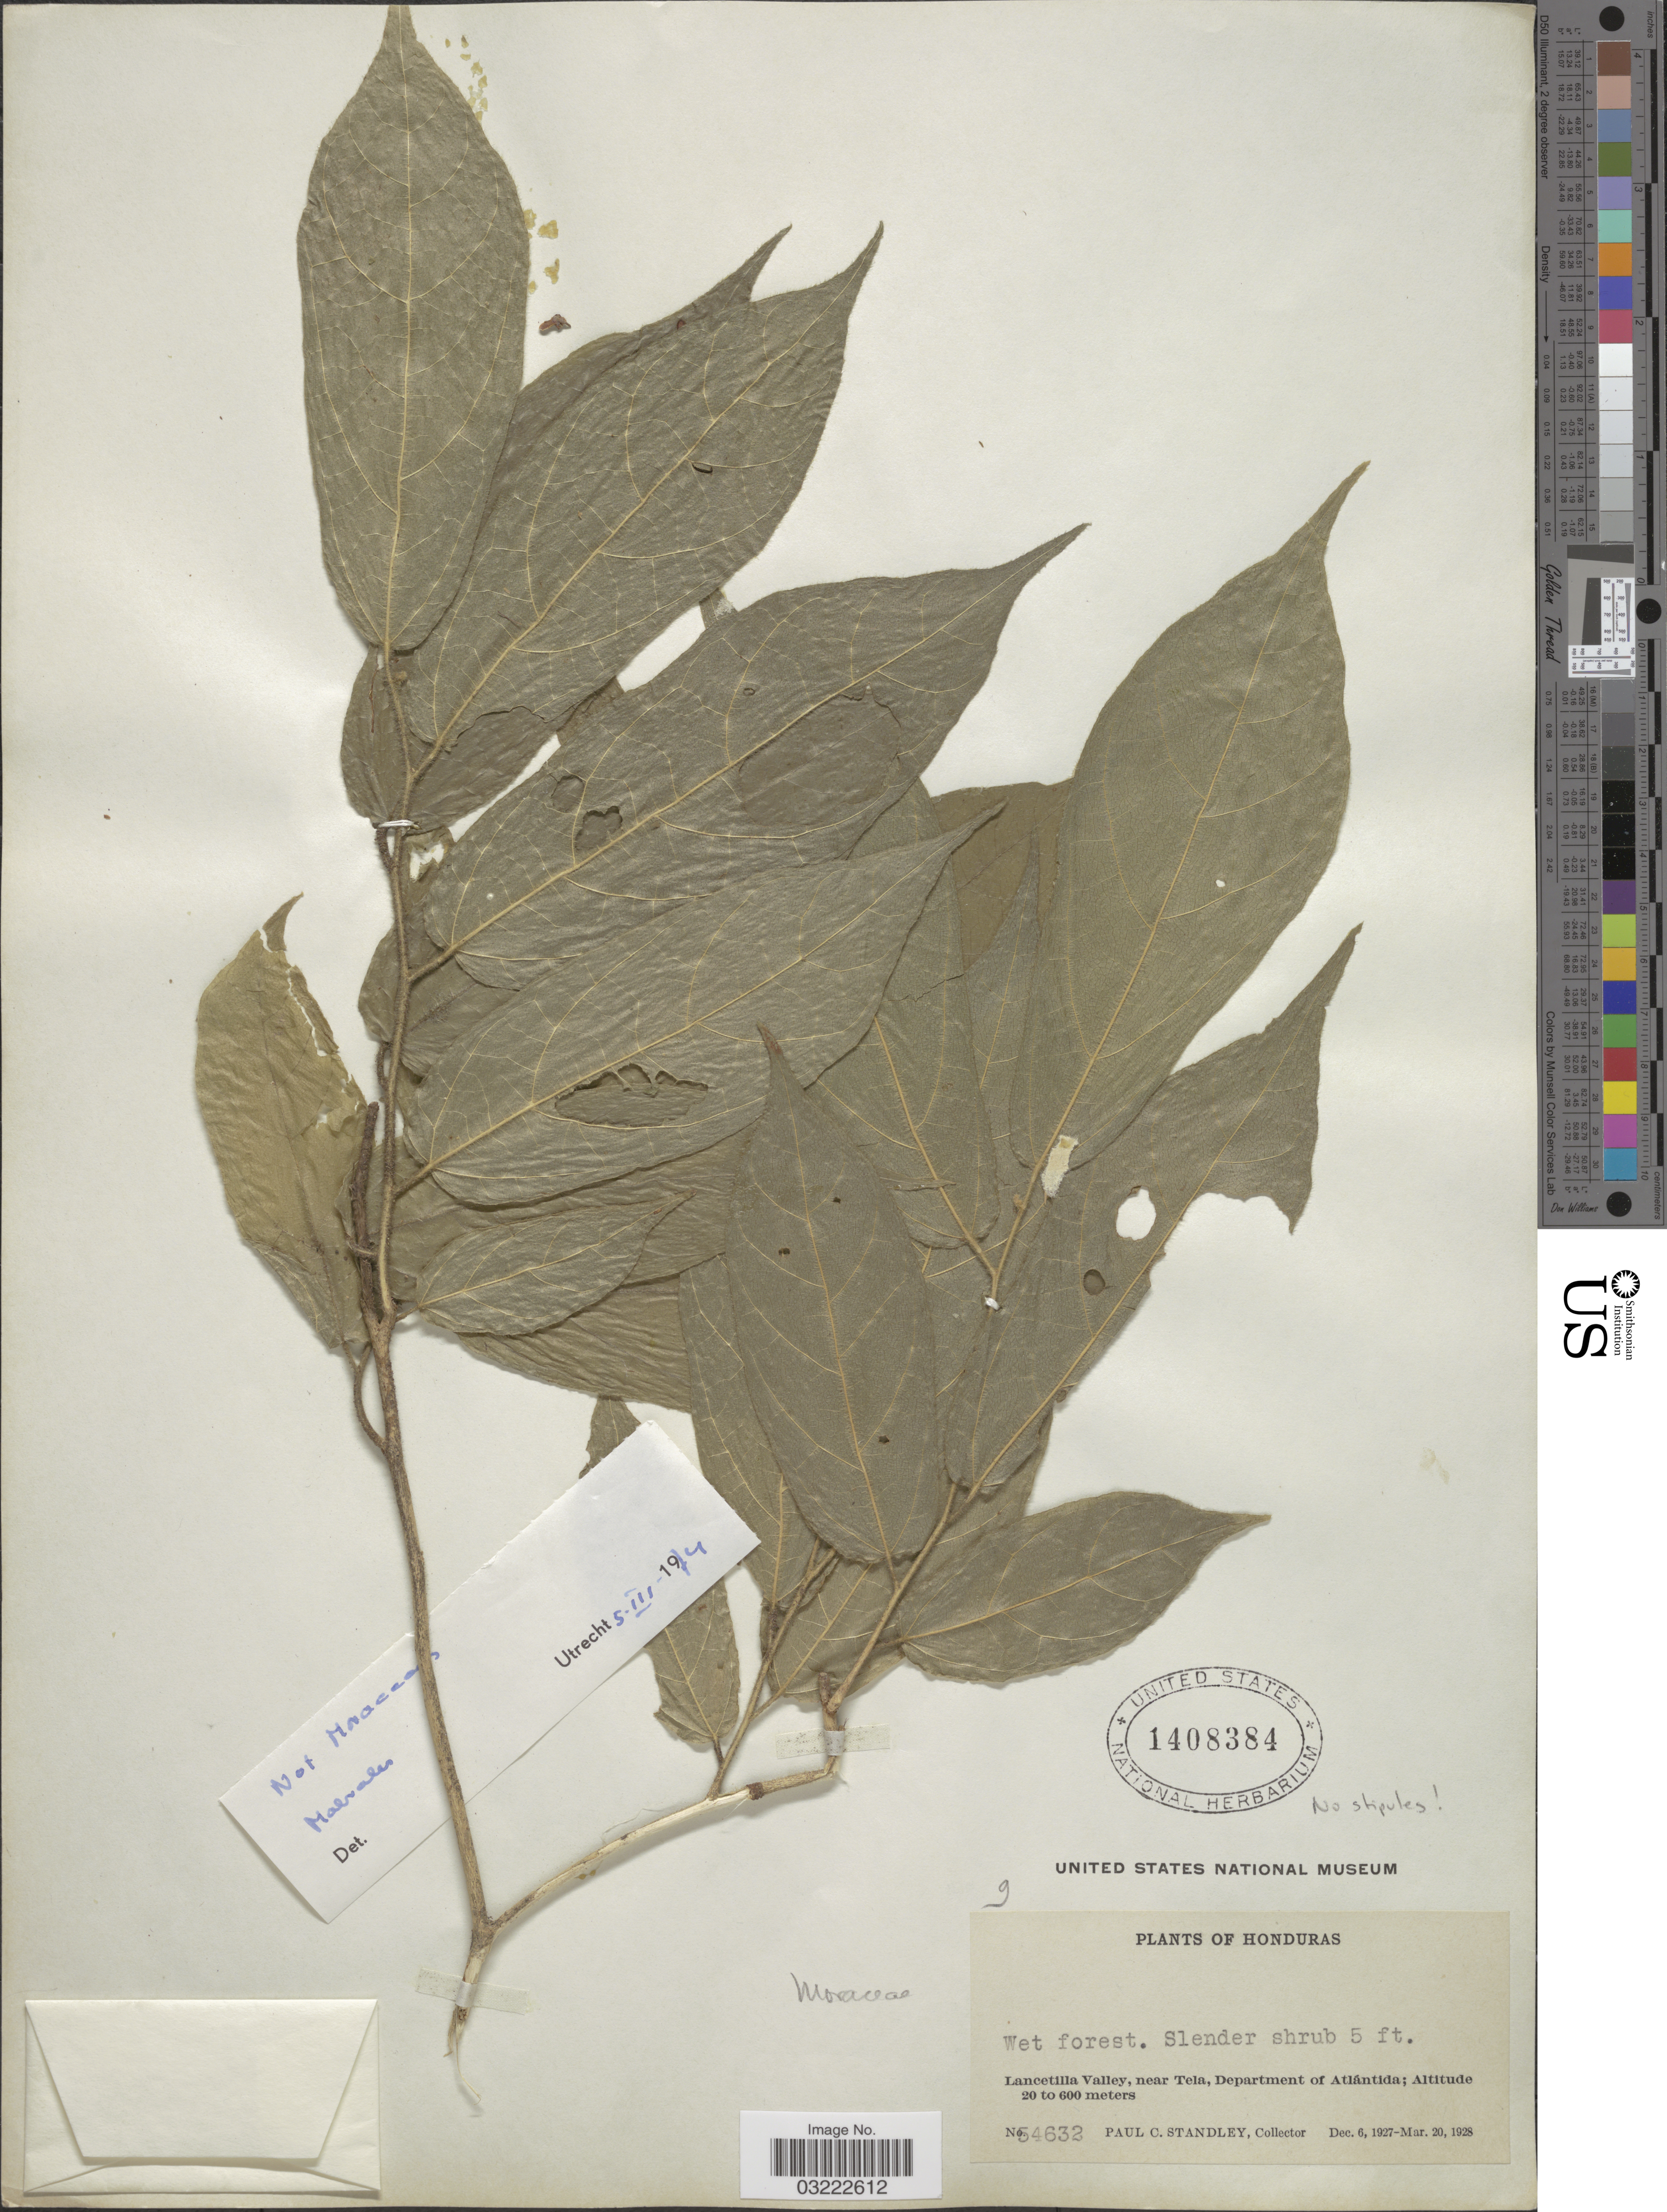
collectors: P. C. Standley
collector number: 54632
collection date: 1927-12-06/1928-03-20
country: Honduras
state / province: Atlántida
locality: Lancetilla Valley, near Tela, Department of Altántida.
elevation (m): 20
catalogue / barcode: US 1408384